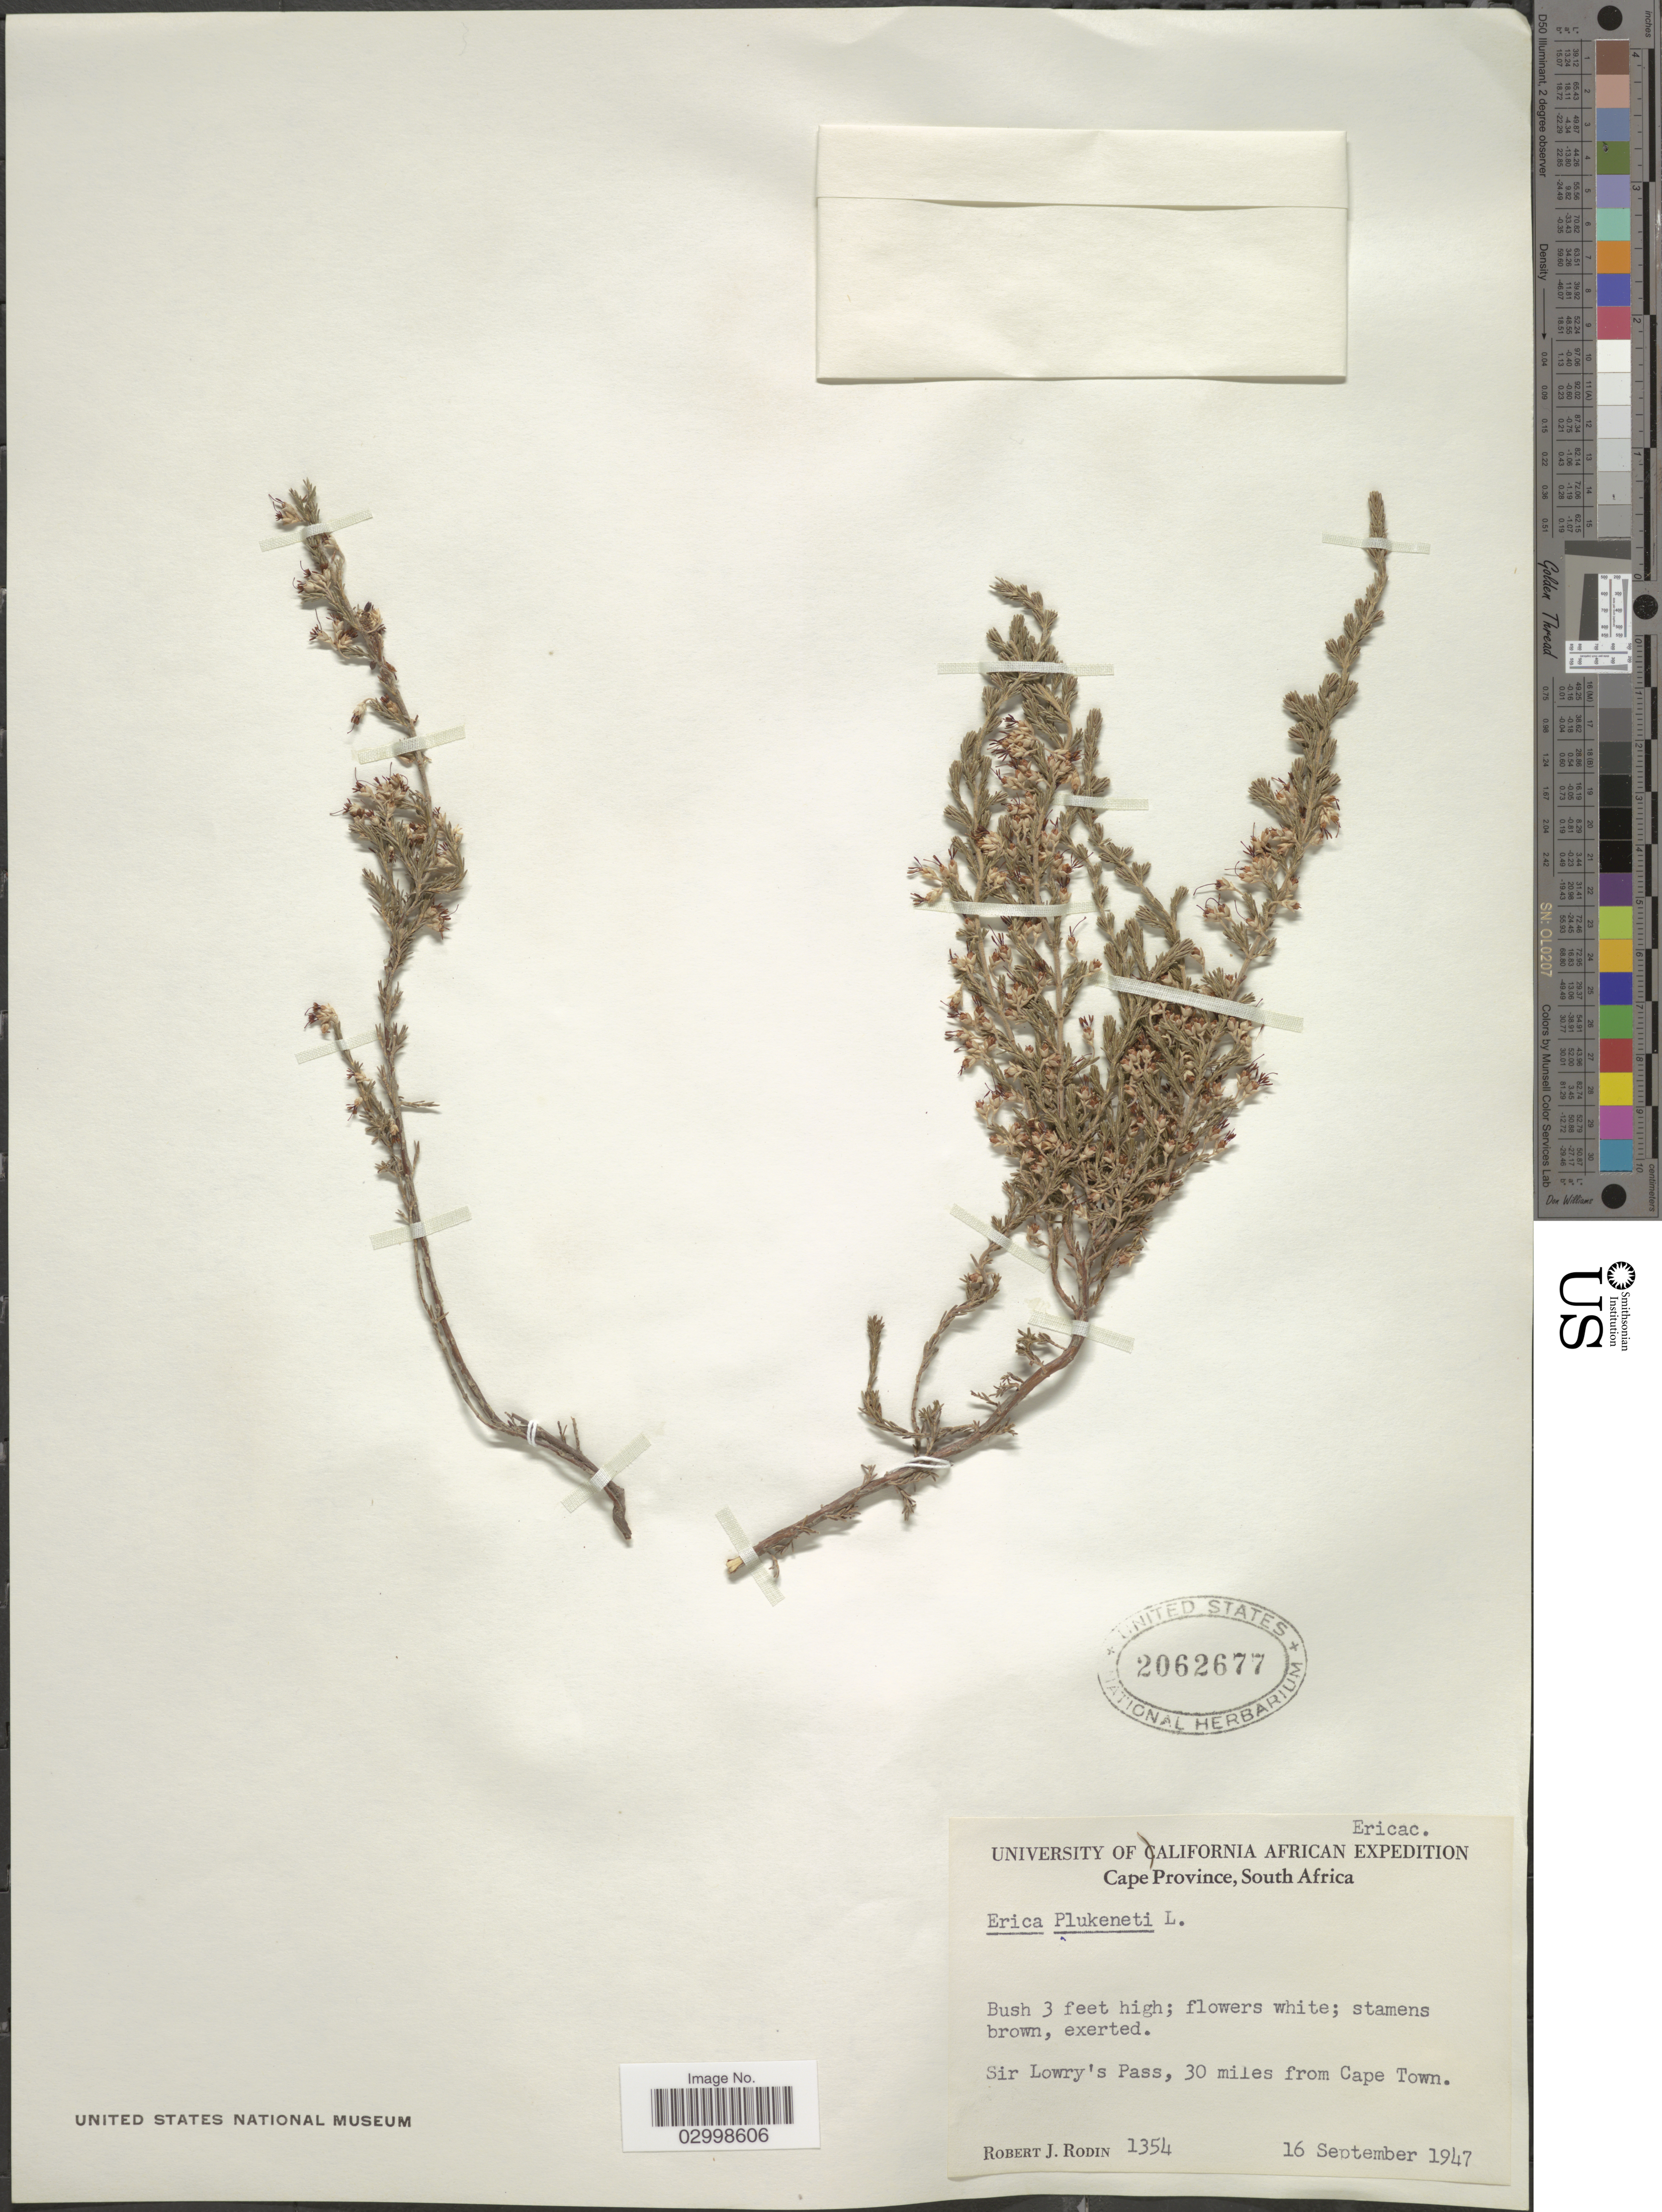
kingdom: Plantae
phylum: Tracheophyta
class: Magnoliopsida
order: Ericales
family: Ericaceae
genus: Erica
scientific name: Erica plukenetii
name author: L.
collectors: R. J. Rodin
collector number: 1354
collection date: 1947-09-16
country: South Africa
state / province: Western Cape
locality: Sir Lowry's Pass, 30 miles from Cape Town.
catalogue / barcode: US 2062677